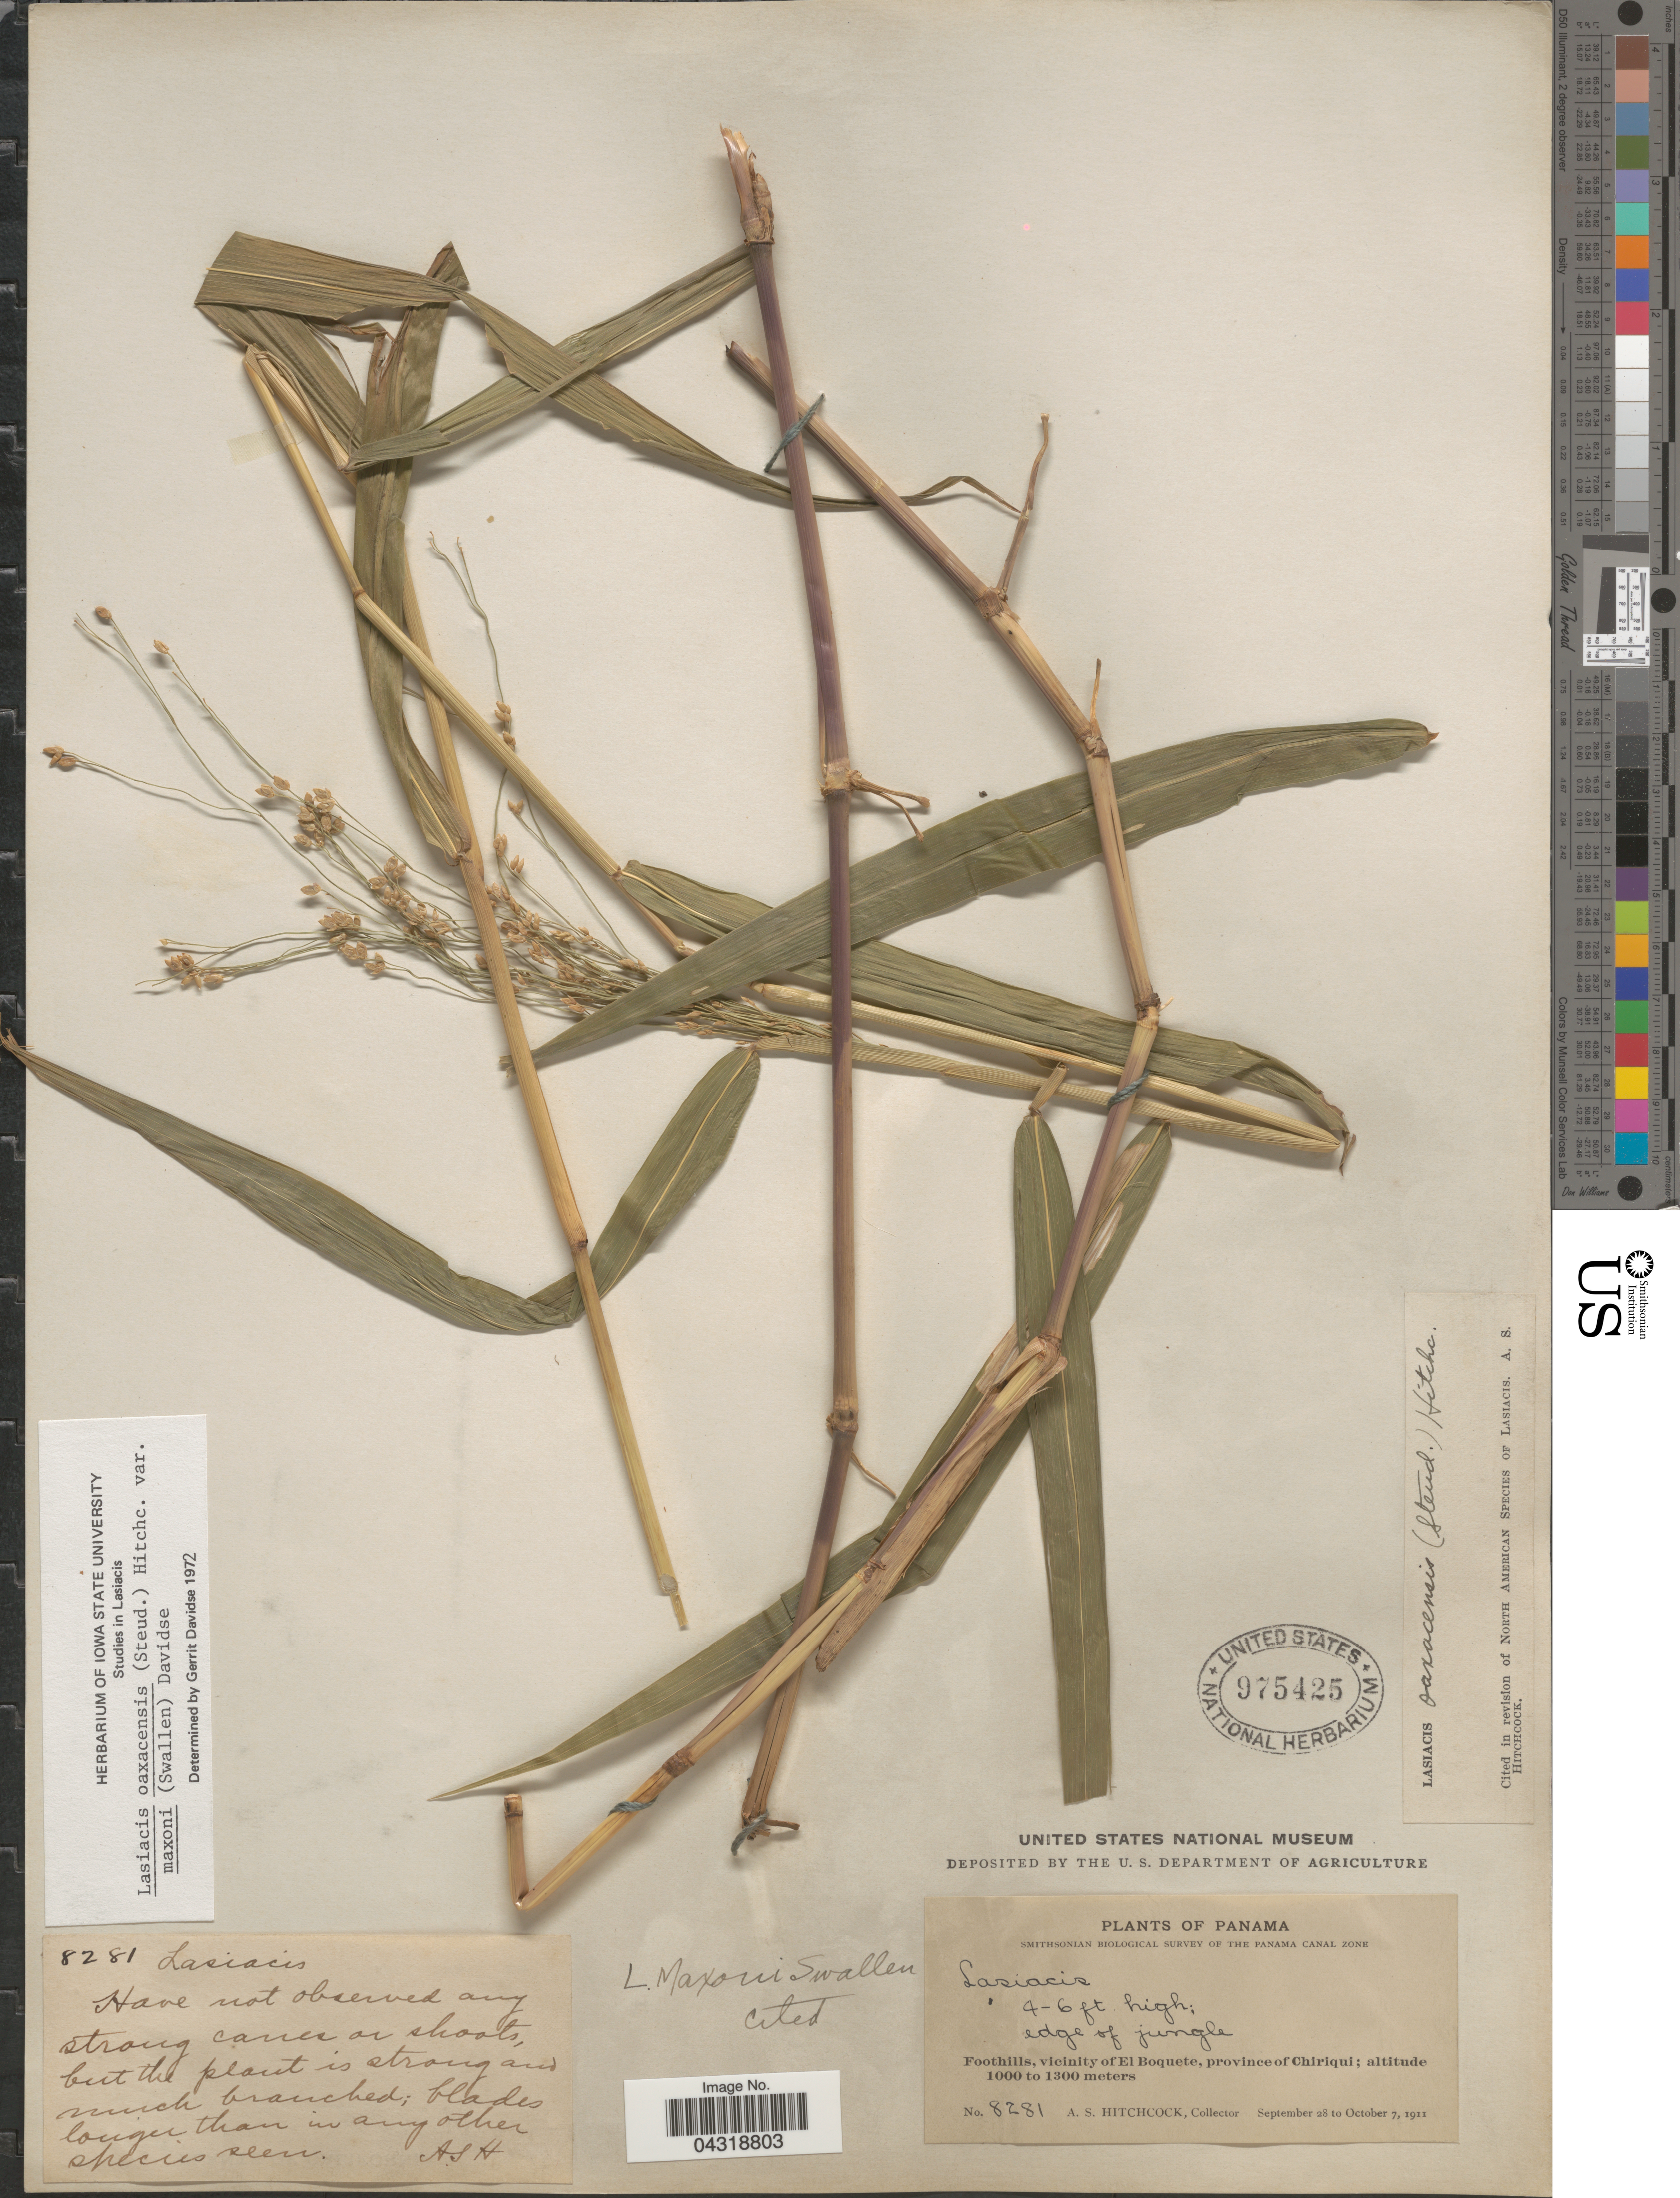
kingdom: Plantae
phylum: Tracheophyta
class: Liliopsida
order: Poales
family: Poaceae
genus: Lasiacis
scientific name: Lasiacis oaxacensis var. maxonii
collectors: A. S. Hitchcock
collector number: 8281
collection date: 1911-09-28/1911-11-07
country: Panama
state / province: Chiriqui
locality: Smithsonian Biological Survey of the Panama Canal Zone. Foothills, vicinity of El Boquete.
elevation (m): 1000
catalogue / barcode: US 975425